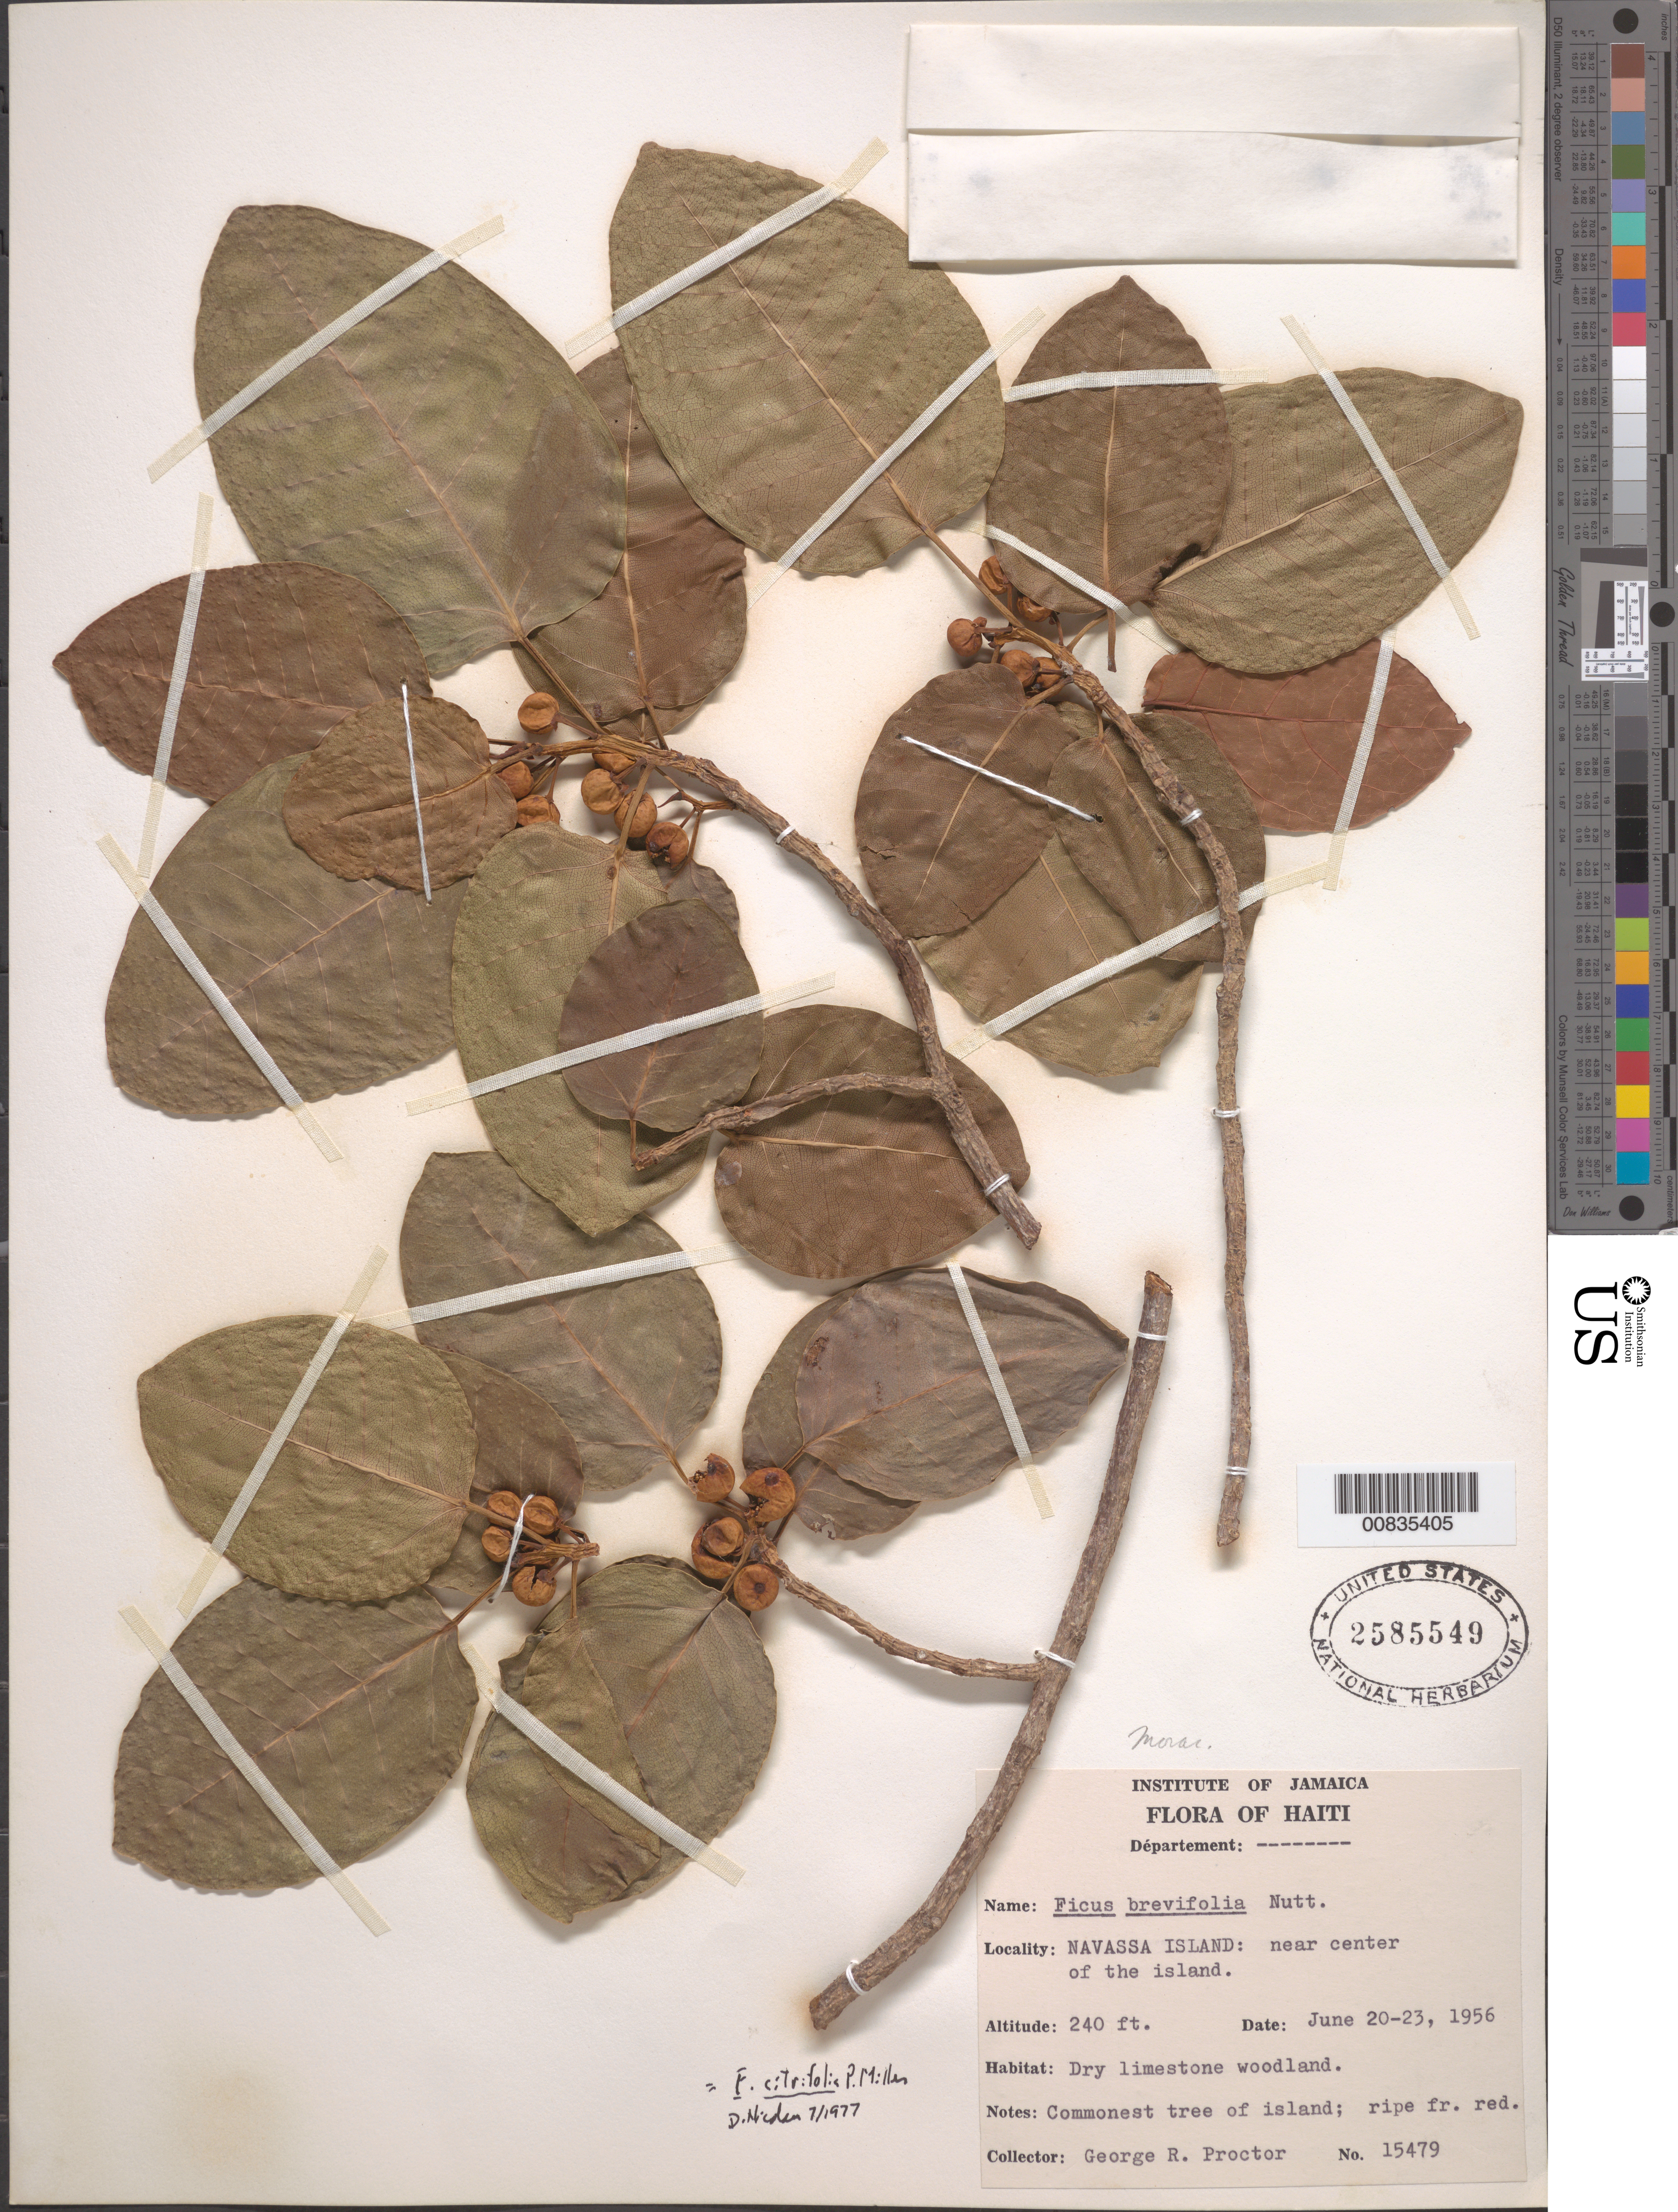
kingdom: Plantae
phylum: Tracheophyta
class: Magnoliopsida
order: Rosales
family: Moraceae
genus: Ficus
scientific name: Ficus citrifolia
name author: Mill.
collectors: G. R. Proctor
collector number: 15479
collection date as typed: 20 Jun 1956 to 23 Jun 1956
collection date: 1956-06-20/1956-06-23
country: Navassa Island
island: Hispaniola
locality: Navassa Island, Near center of the island.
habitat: Dry limestone woodland.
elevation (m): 73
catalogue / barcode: US 2585549